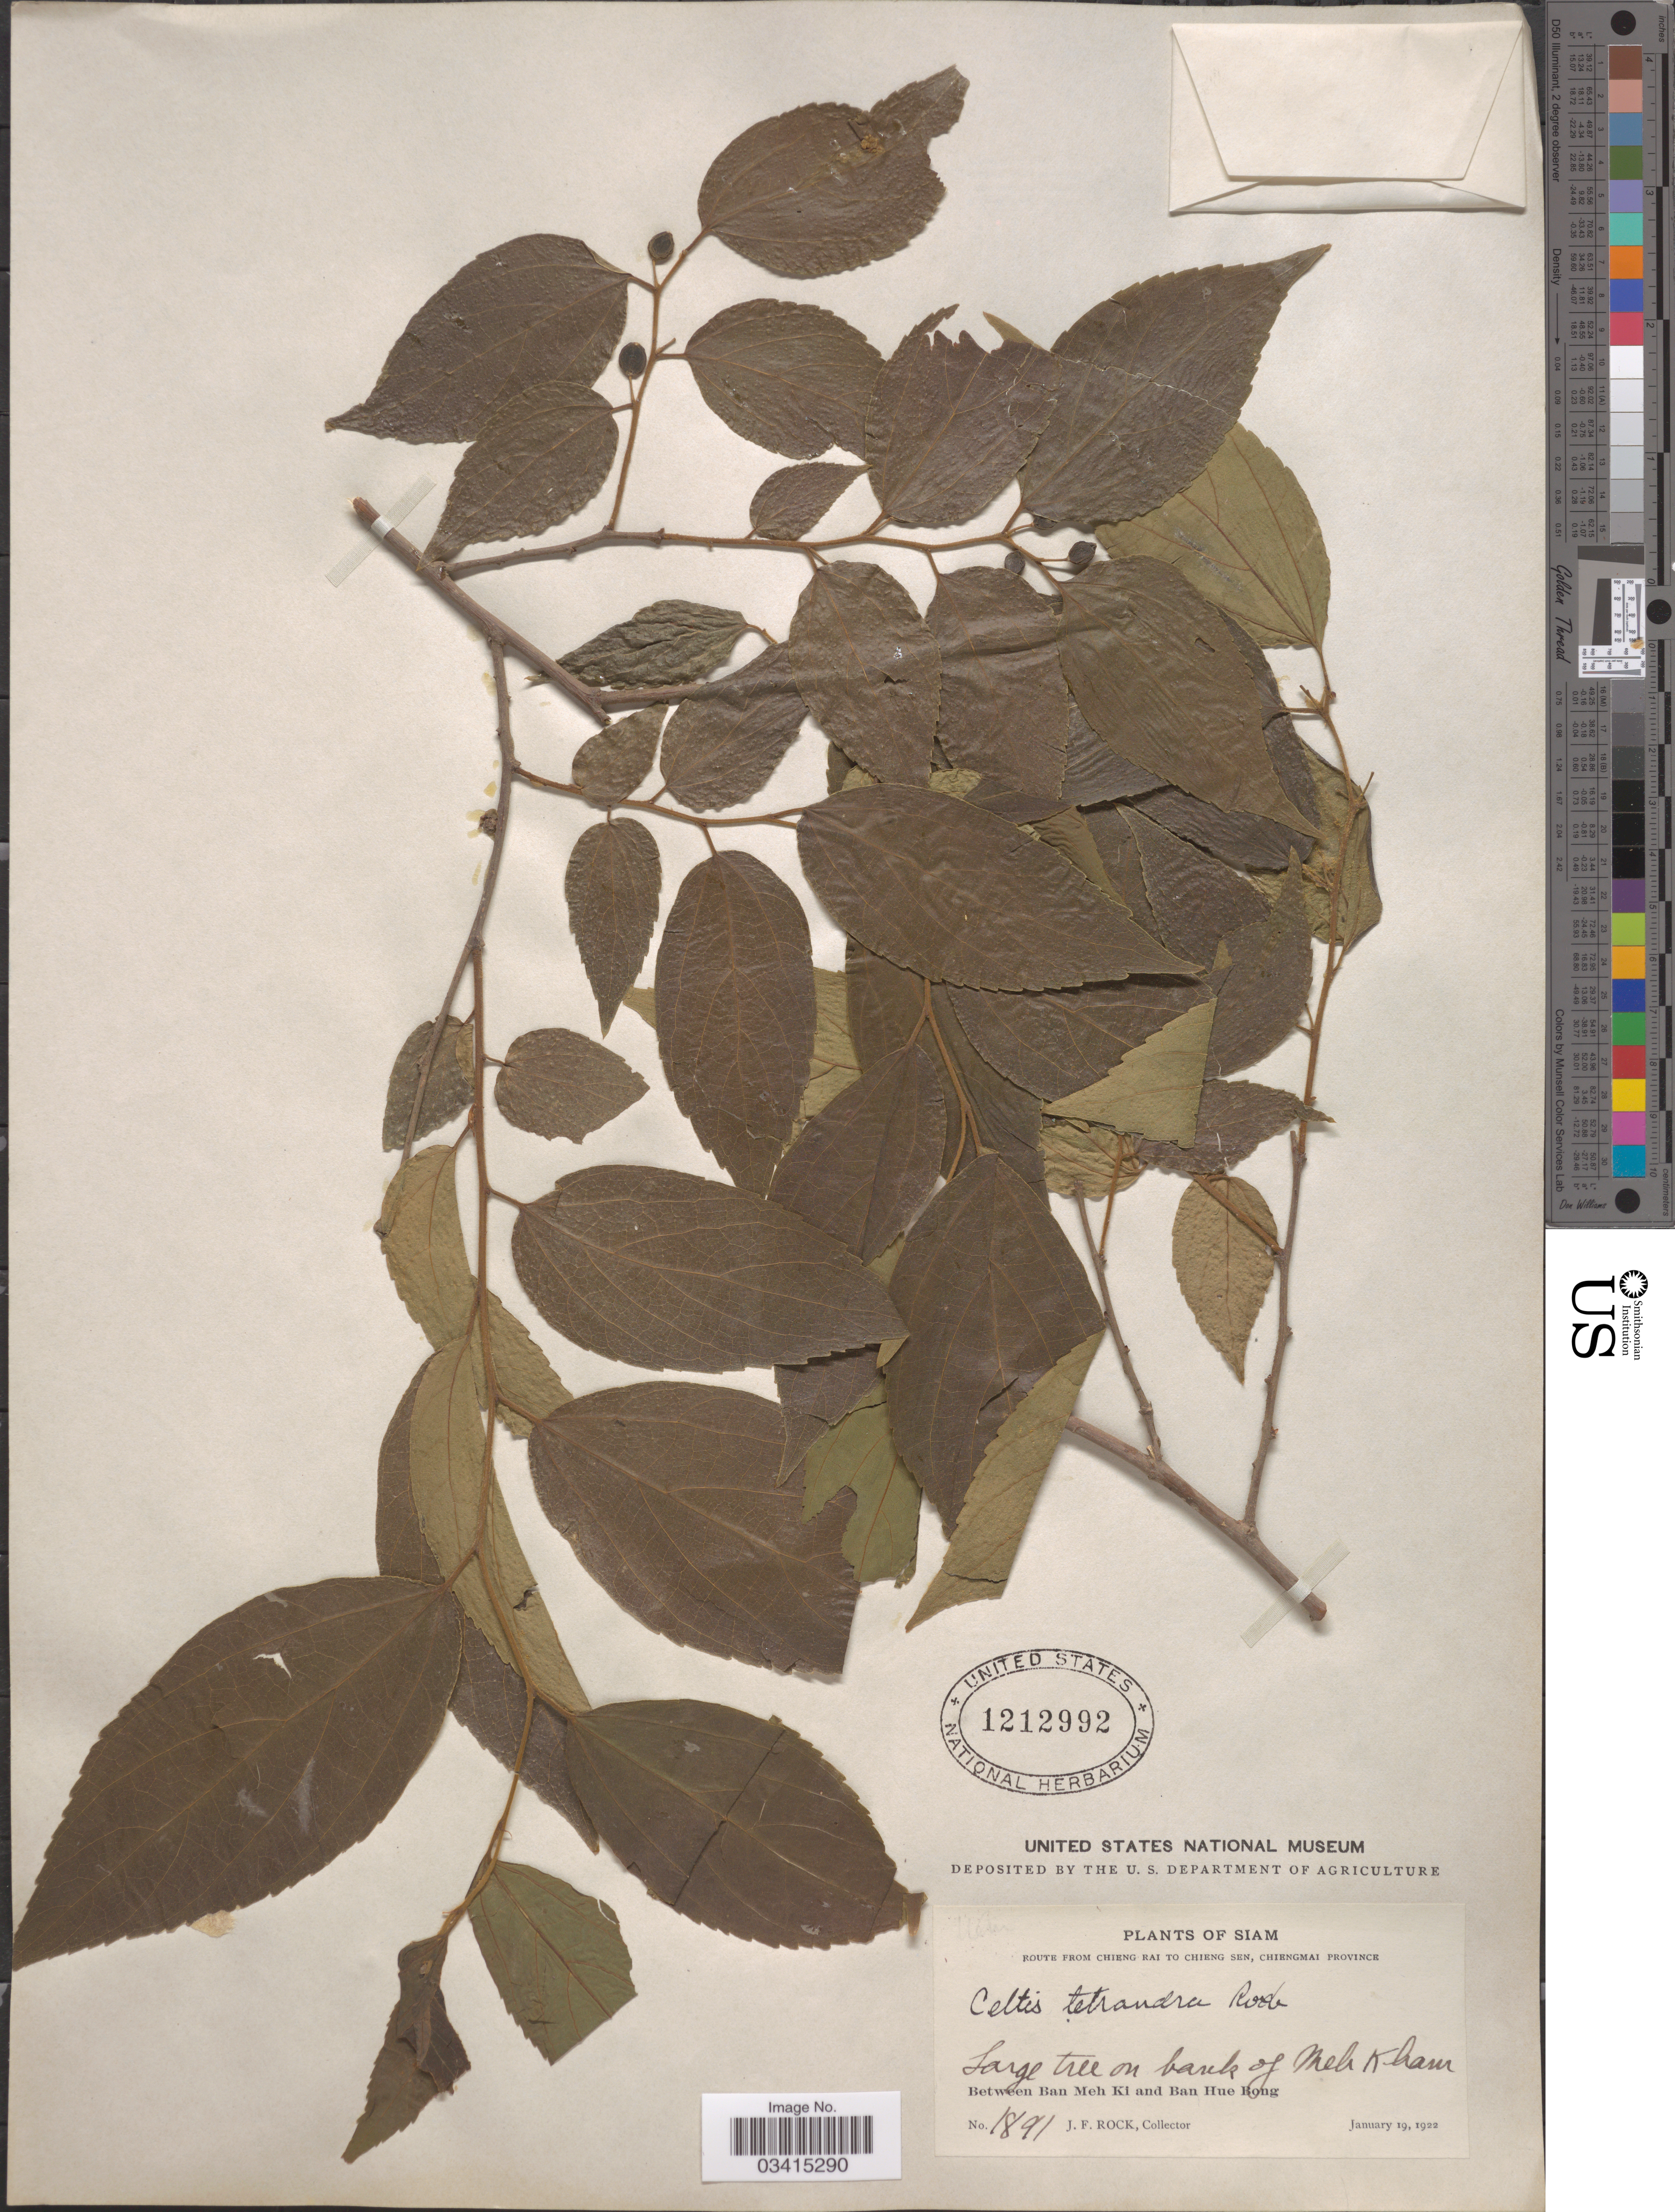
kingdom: Plantae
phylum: Tracheophyta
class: Magnoliopsida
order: Rosales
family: Cannabaceae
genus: Celtis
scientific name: Celtis tetrandra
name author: Roxb.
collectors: J. Rock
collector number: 1891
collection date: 1922-01-19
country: Thailand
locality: Siam. Route from Chieng Rai to Chieng Sen, Chiengmai Province. Bank of Meh Kham. Between Ban Meh Ki and Ban Hue Bong.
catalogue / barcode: US 1212992